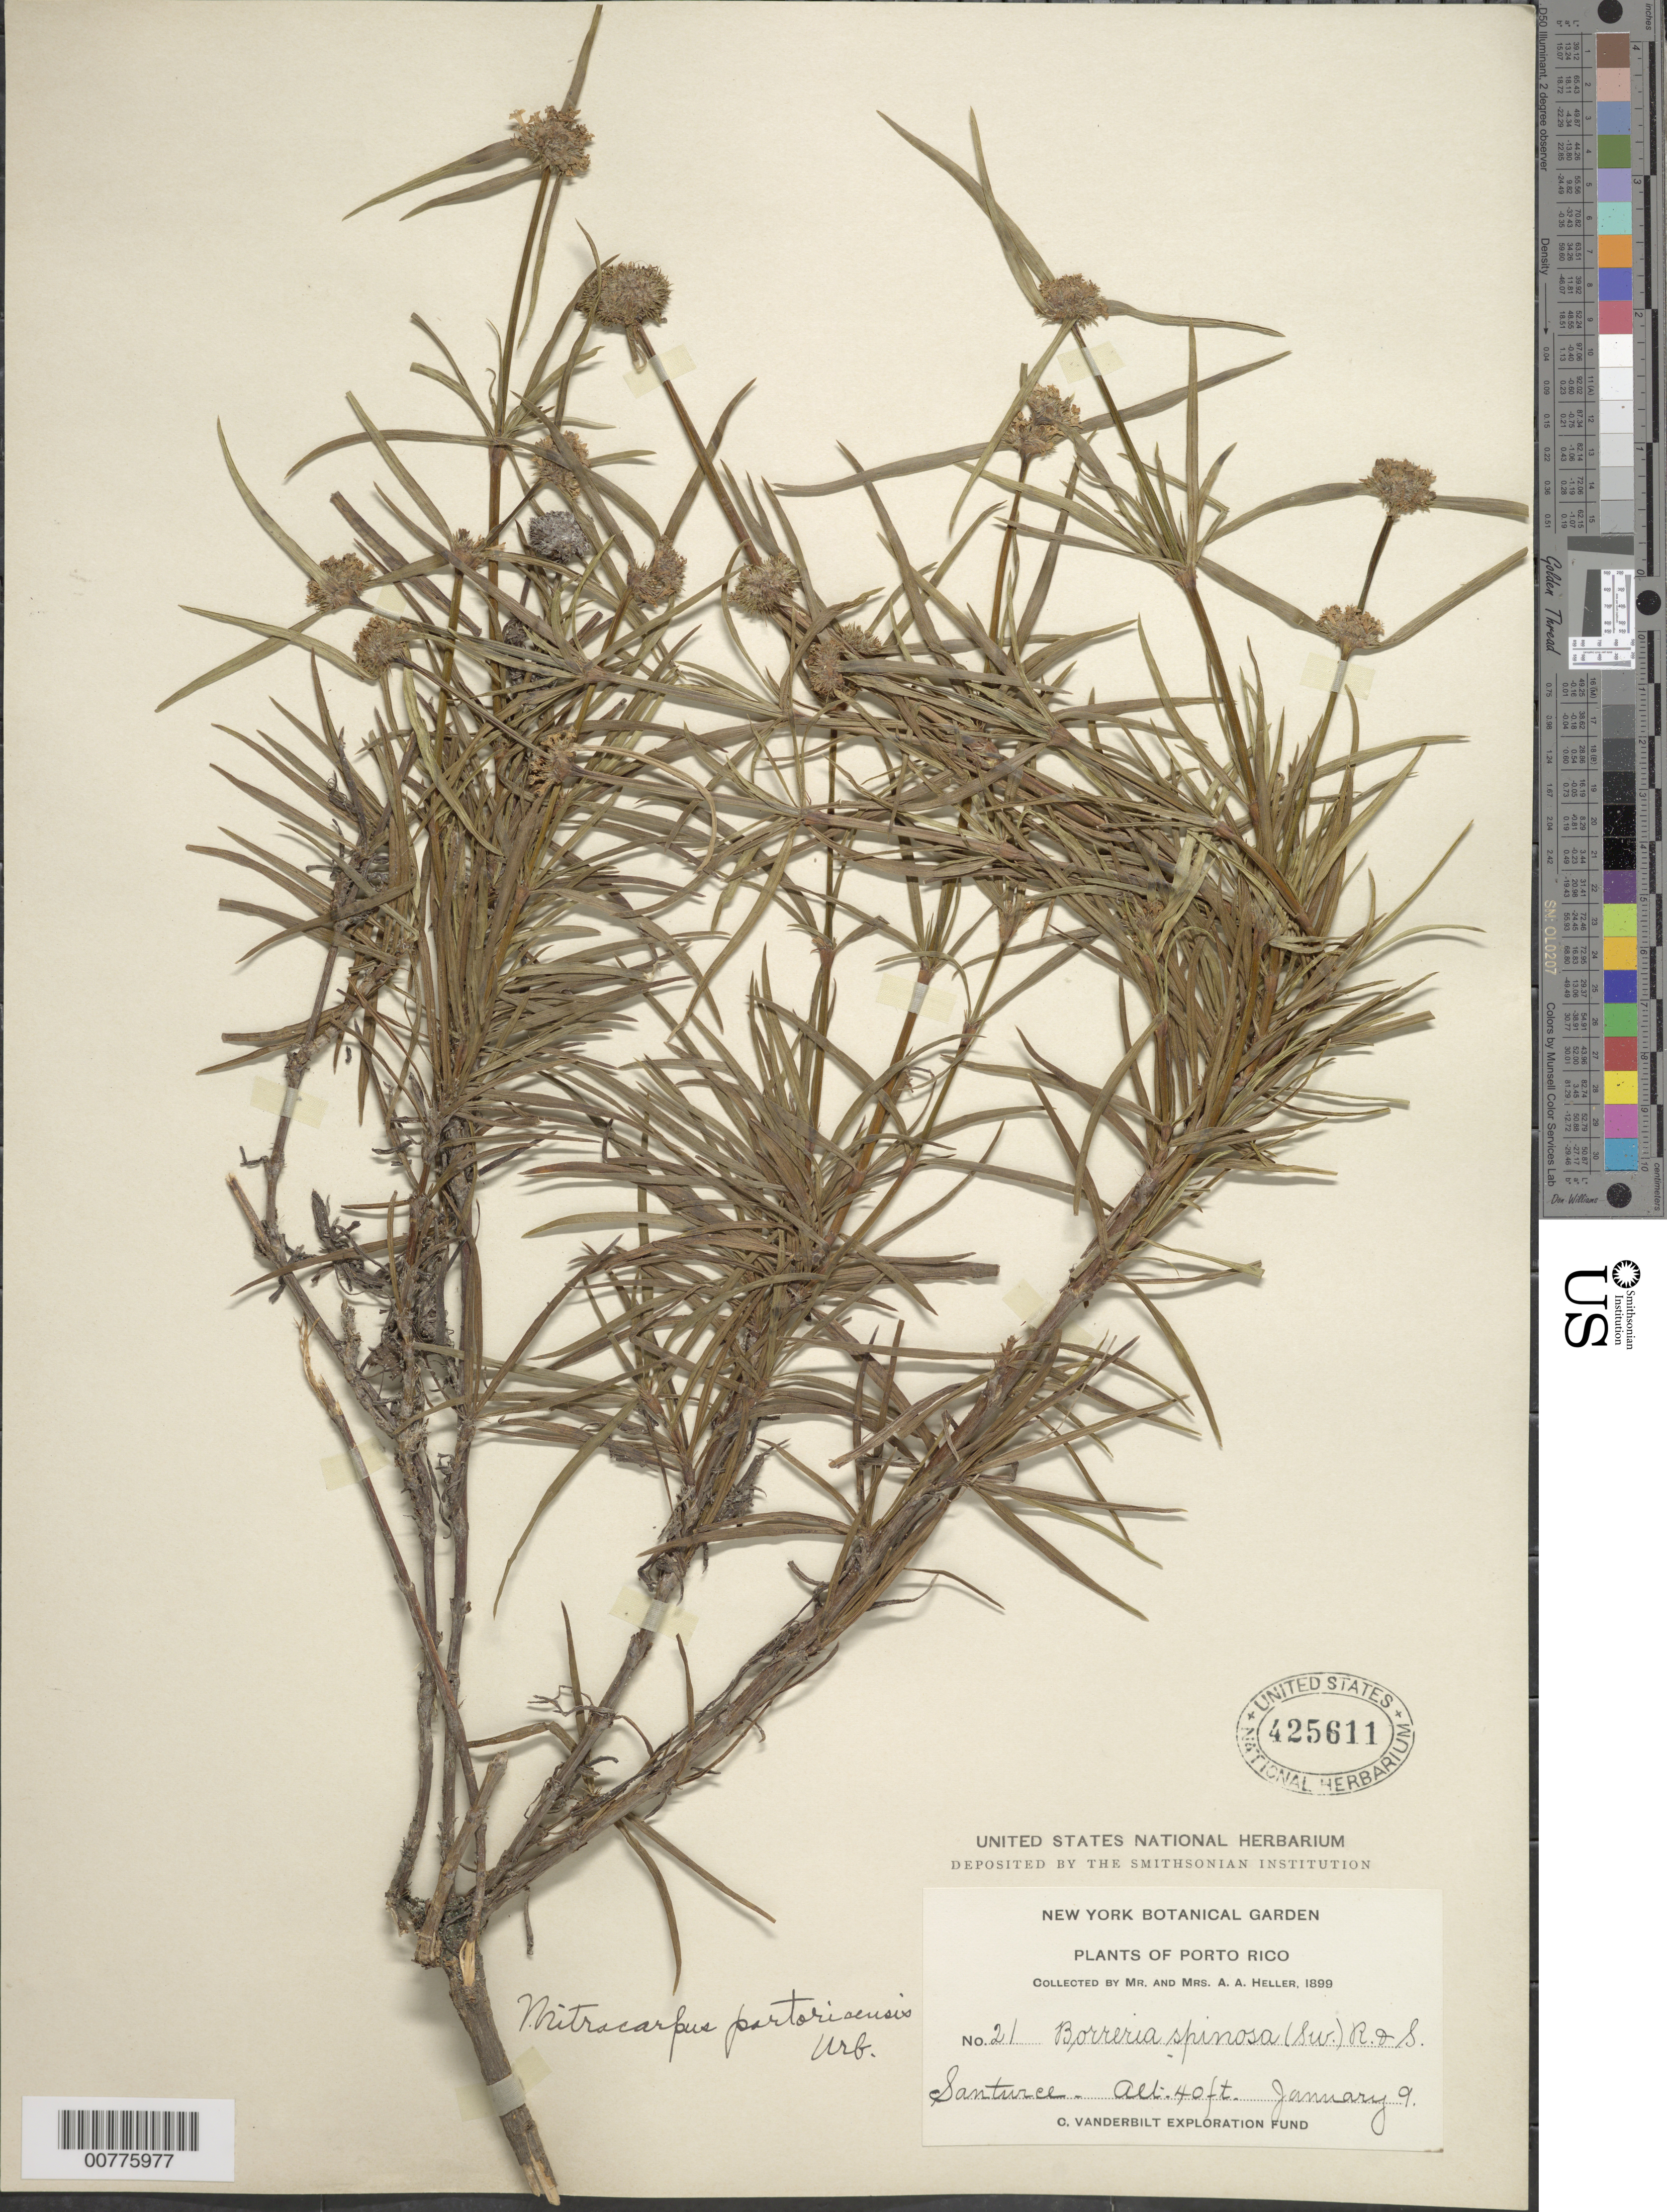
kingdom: Plantae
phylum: Tracheophyta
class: Magnoliopsida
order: Gentianales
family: Rubiaceae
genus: Mitracarpus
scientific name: Mitracarpus frigidus var. portoricensis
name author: Urb.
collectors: A. A. Heller & E. G. Heller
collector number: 21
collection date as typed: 09 Jan 1899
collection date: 1899-01-09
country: Puerto Rico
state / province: San Juan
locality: Santurce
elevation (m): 12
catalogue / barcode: US 425611